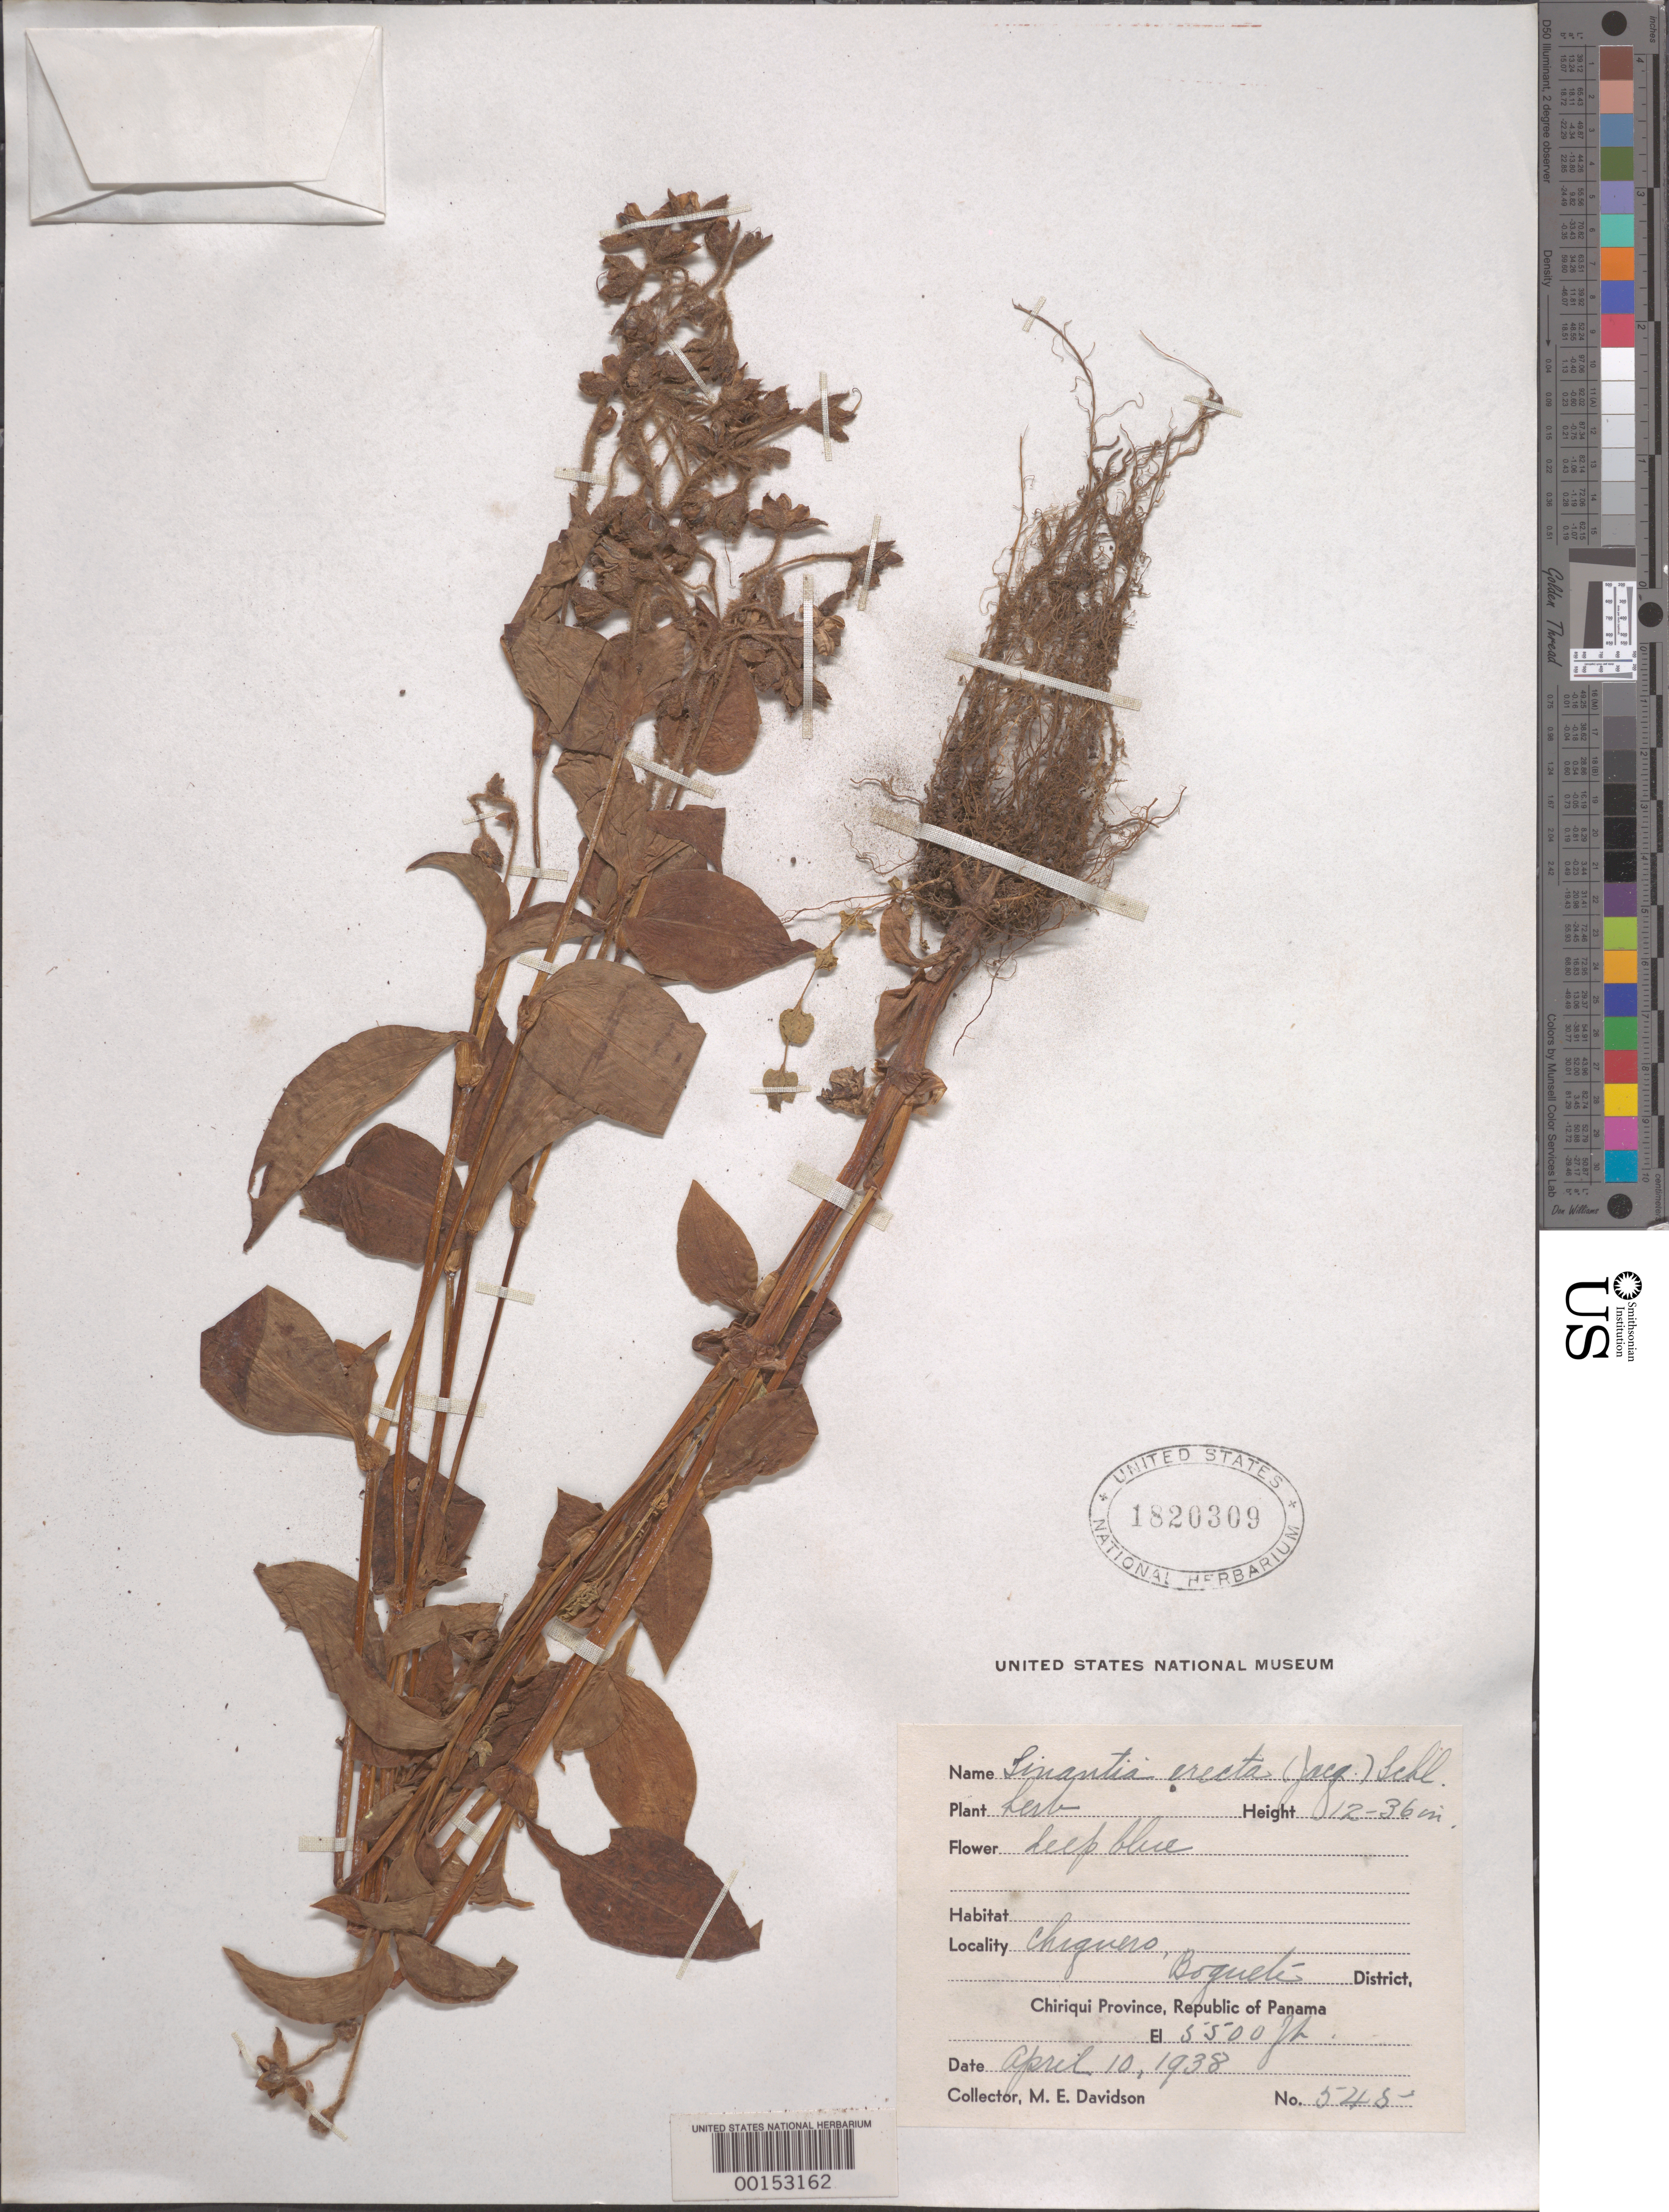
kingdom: Plantae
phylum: Tracheophyta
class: Liliopsida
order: Commelinales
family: Commelinaceae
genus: Tinantia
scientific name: Tinantia erecta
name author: (Jacq.) Fenzl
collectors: M. Davidson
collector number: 545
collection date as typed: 10 Apr 1938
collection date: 1938-04-10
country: Panama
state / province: Chiriquí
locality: Hciquero, Boquete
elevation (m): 1678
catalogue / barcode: US 1820309